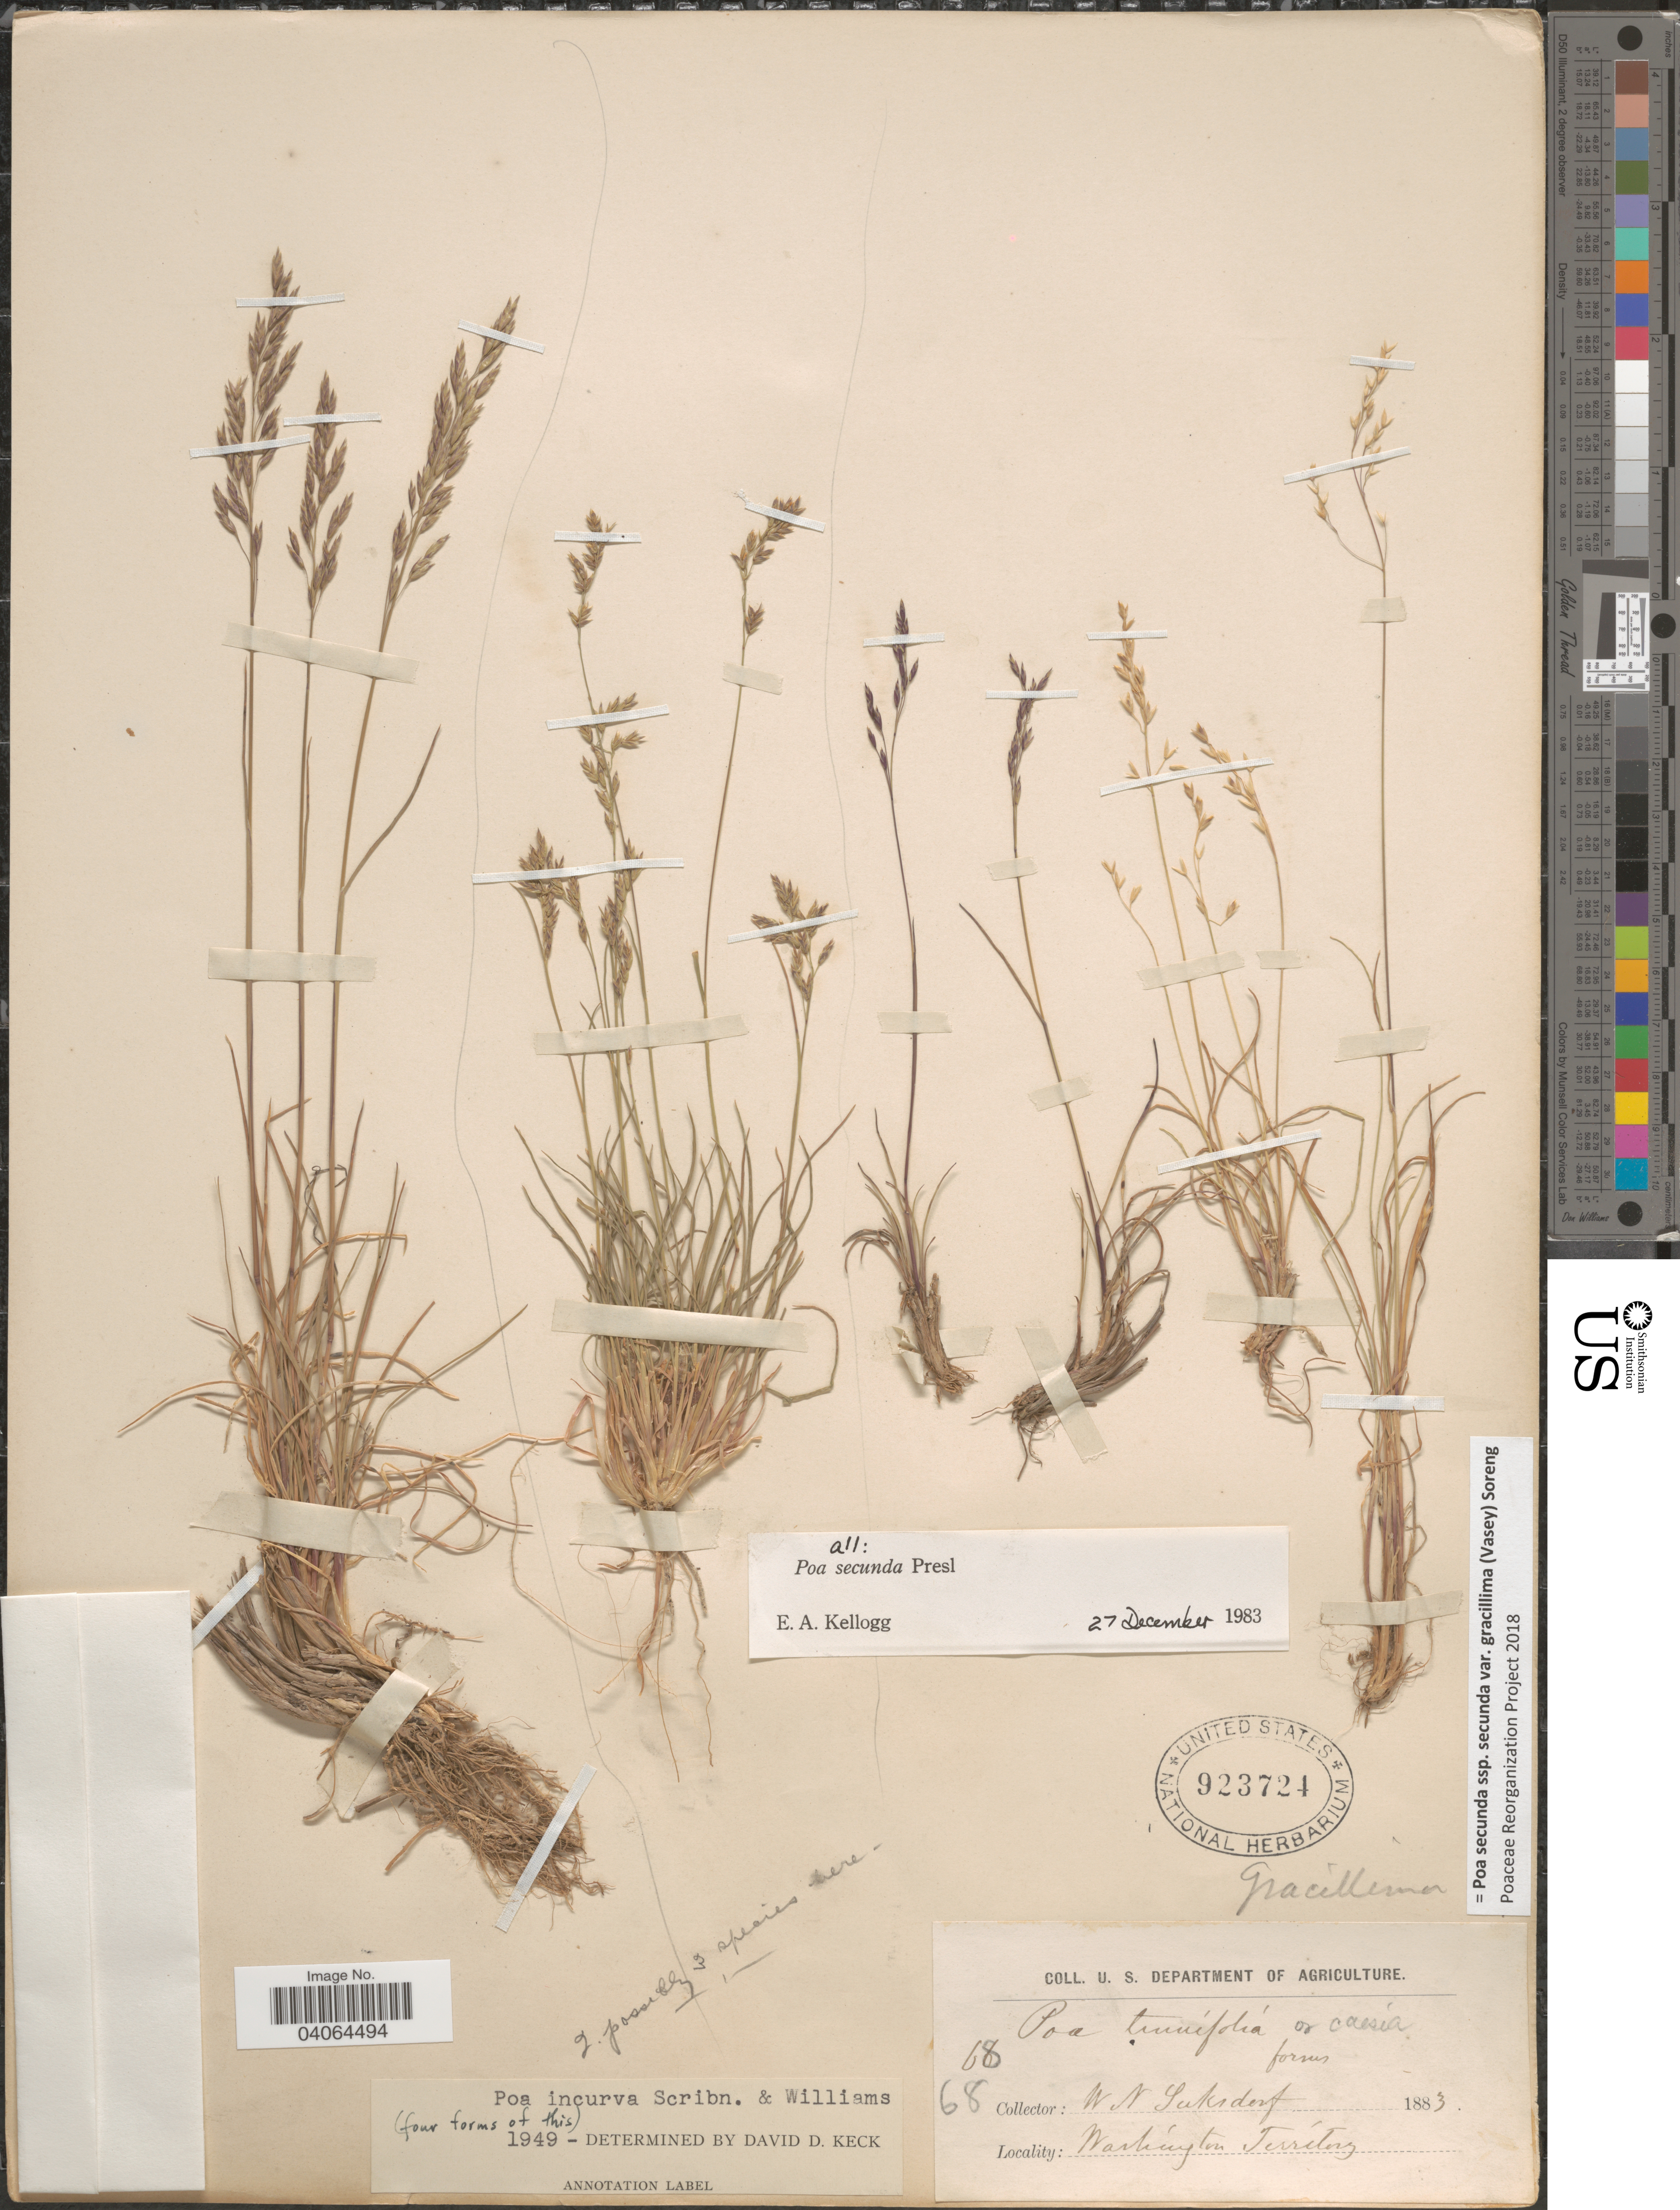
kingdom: Plantae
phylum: Tracheophyta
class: Liliopsida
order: Poales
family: Poaceae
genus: Poa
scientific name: Poa secunda subsp. secunda var. gracillima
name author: (Vasey) Soreng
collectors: W. N. Suksdorf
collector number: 68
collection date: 1883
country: United States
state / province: Washington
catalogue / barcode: US 923724